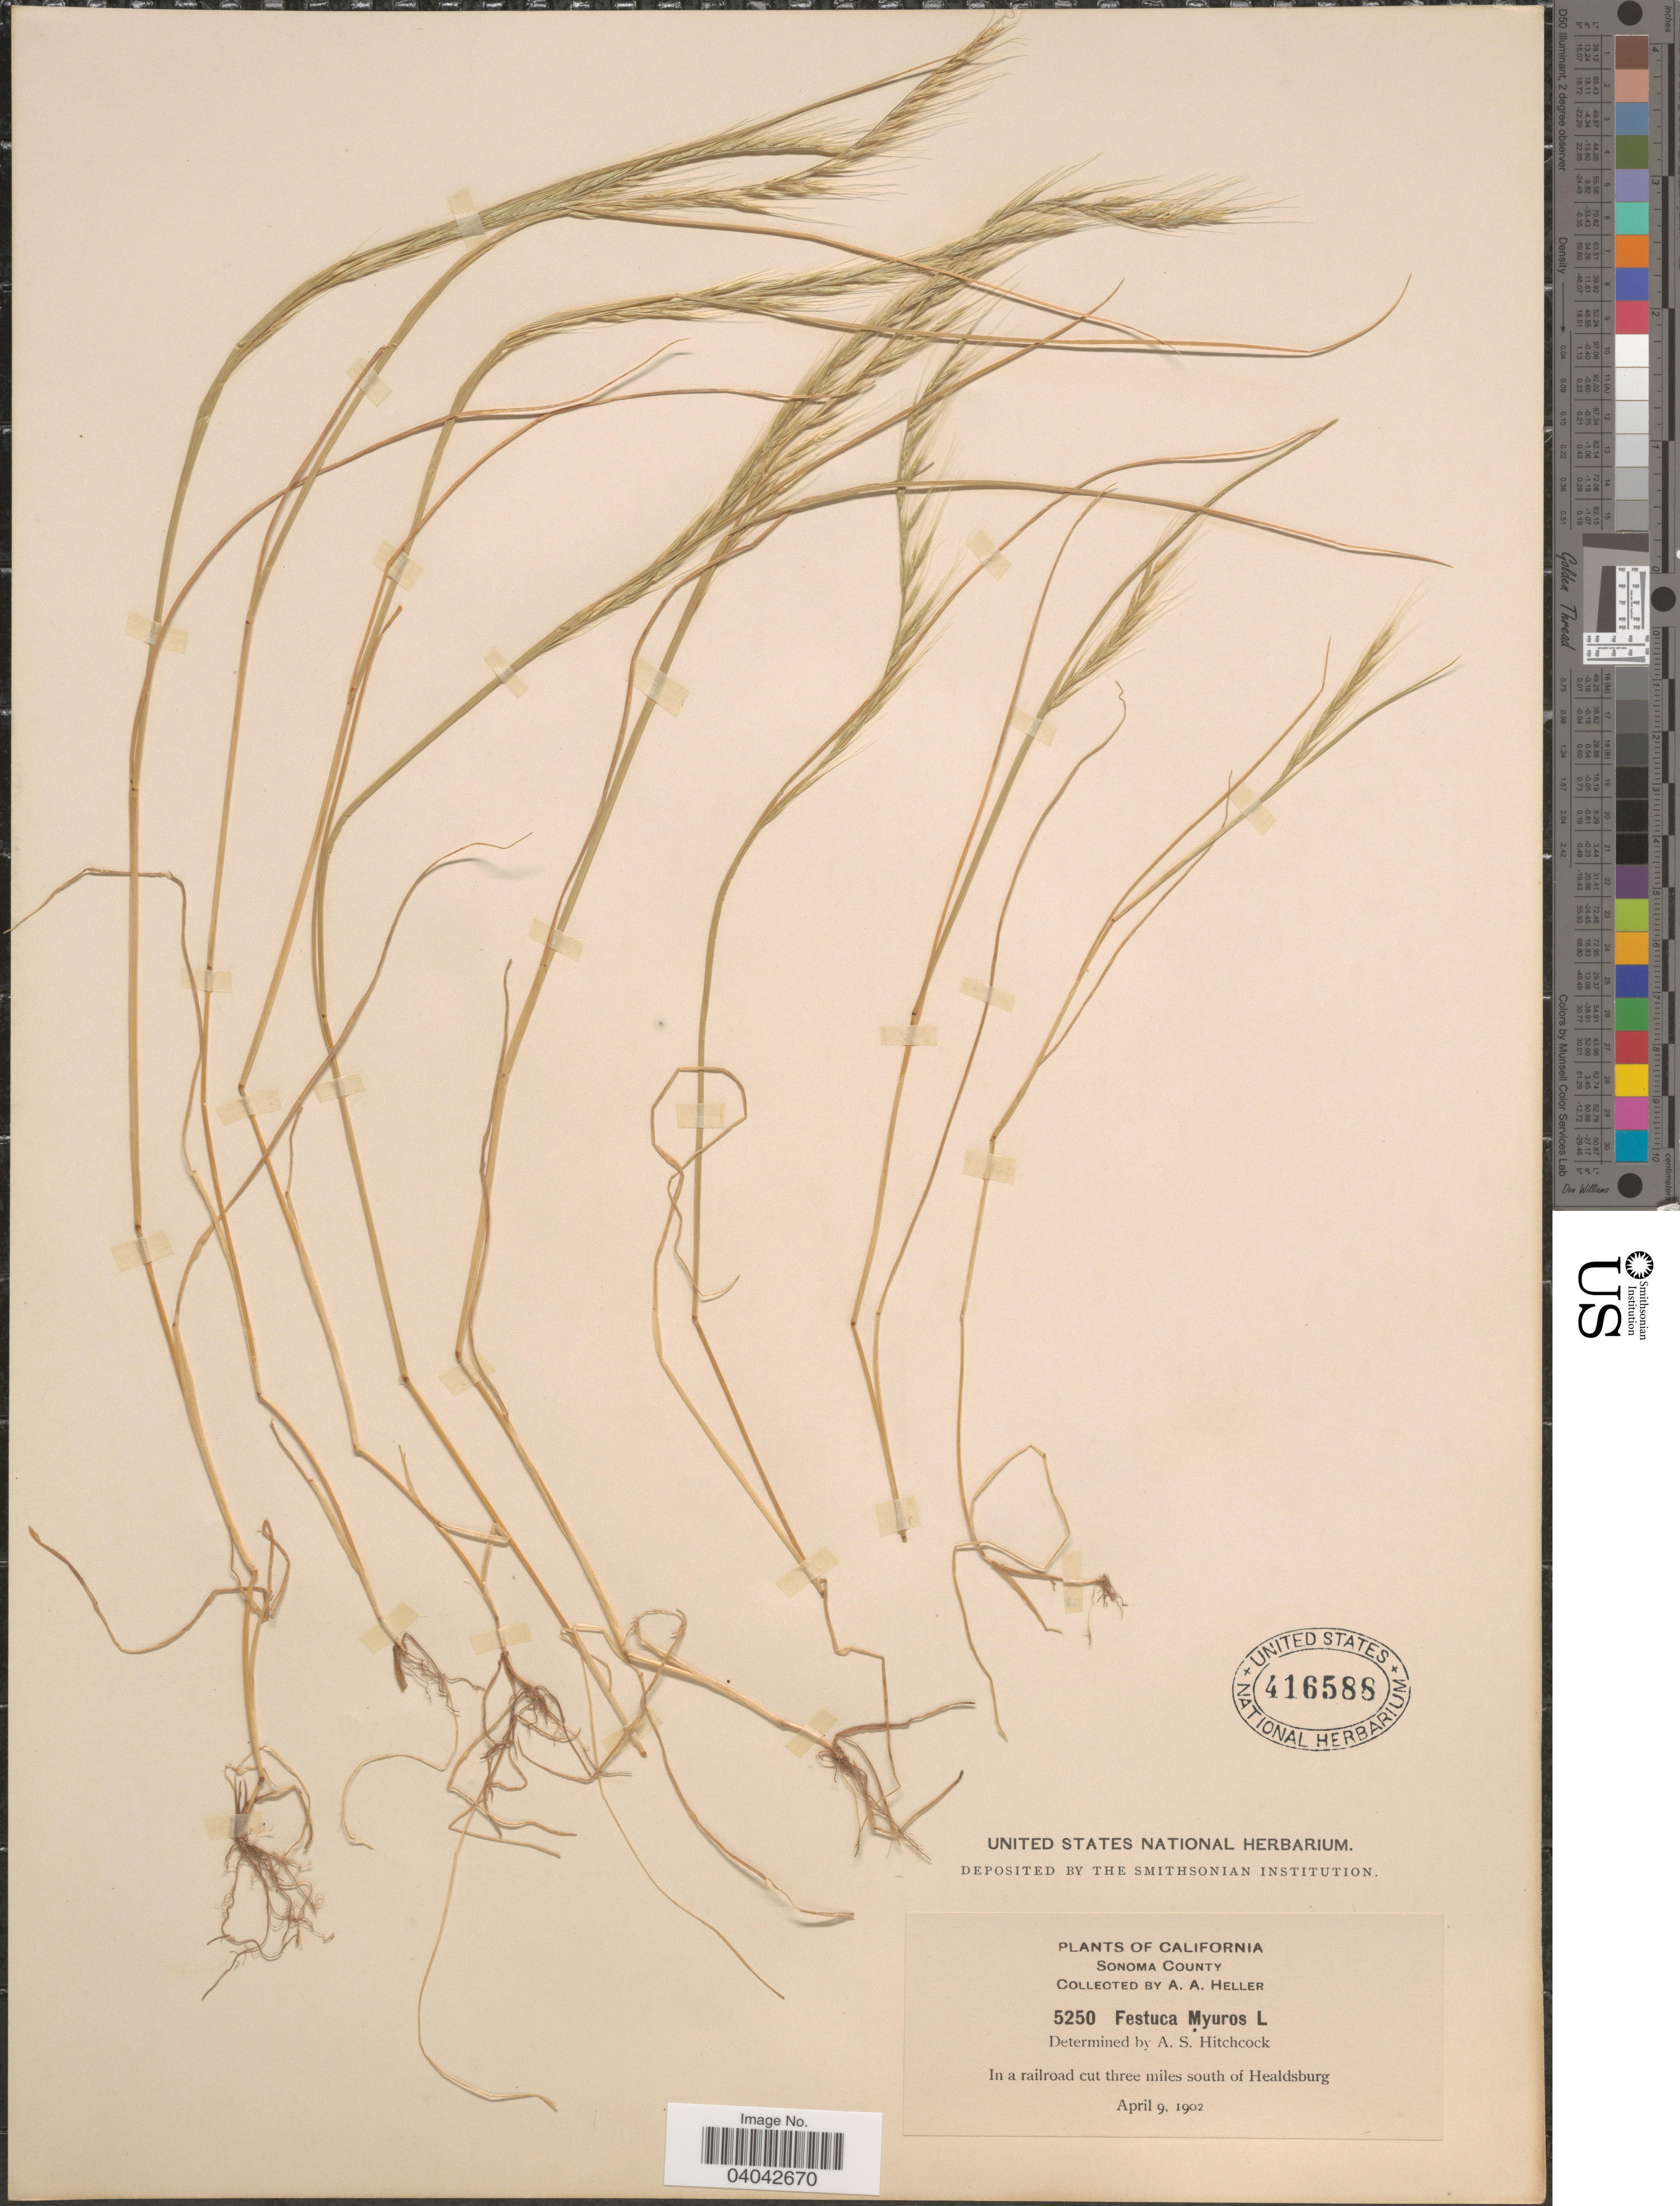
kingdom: Plantae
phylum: Tracheophyta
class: Liliopsida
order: Poales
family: Poaceae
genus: Festuca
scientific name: Festuca megalura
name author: Nutt.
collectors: A. A. Heller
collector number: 5250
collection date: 1902-04-09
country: United States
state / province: California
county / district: Sonoma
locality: Sonoma County. In a railroad cut three miles south of Healdsburg.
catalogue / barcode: US 416588